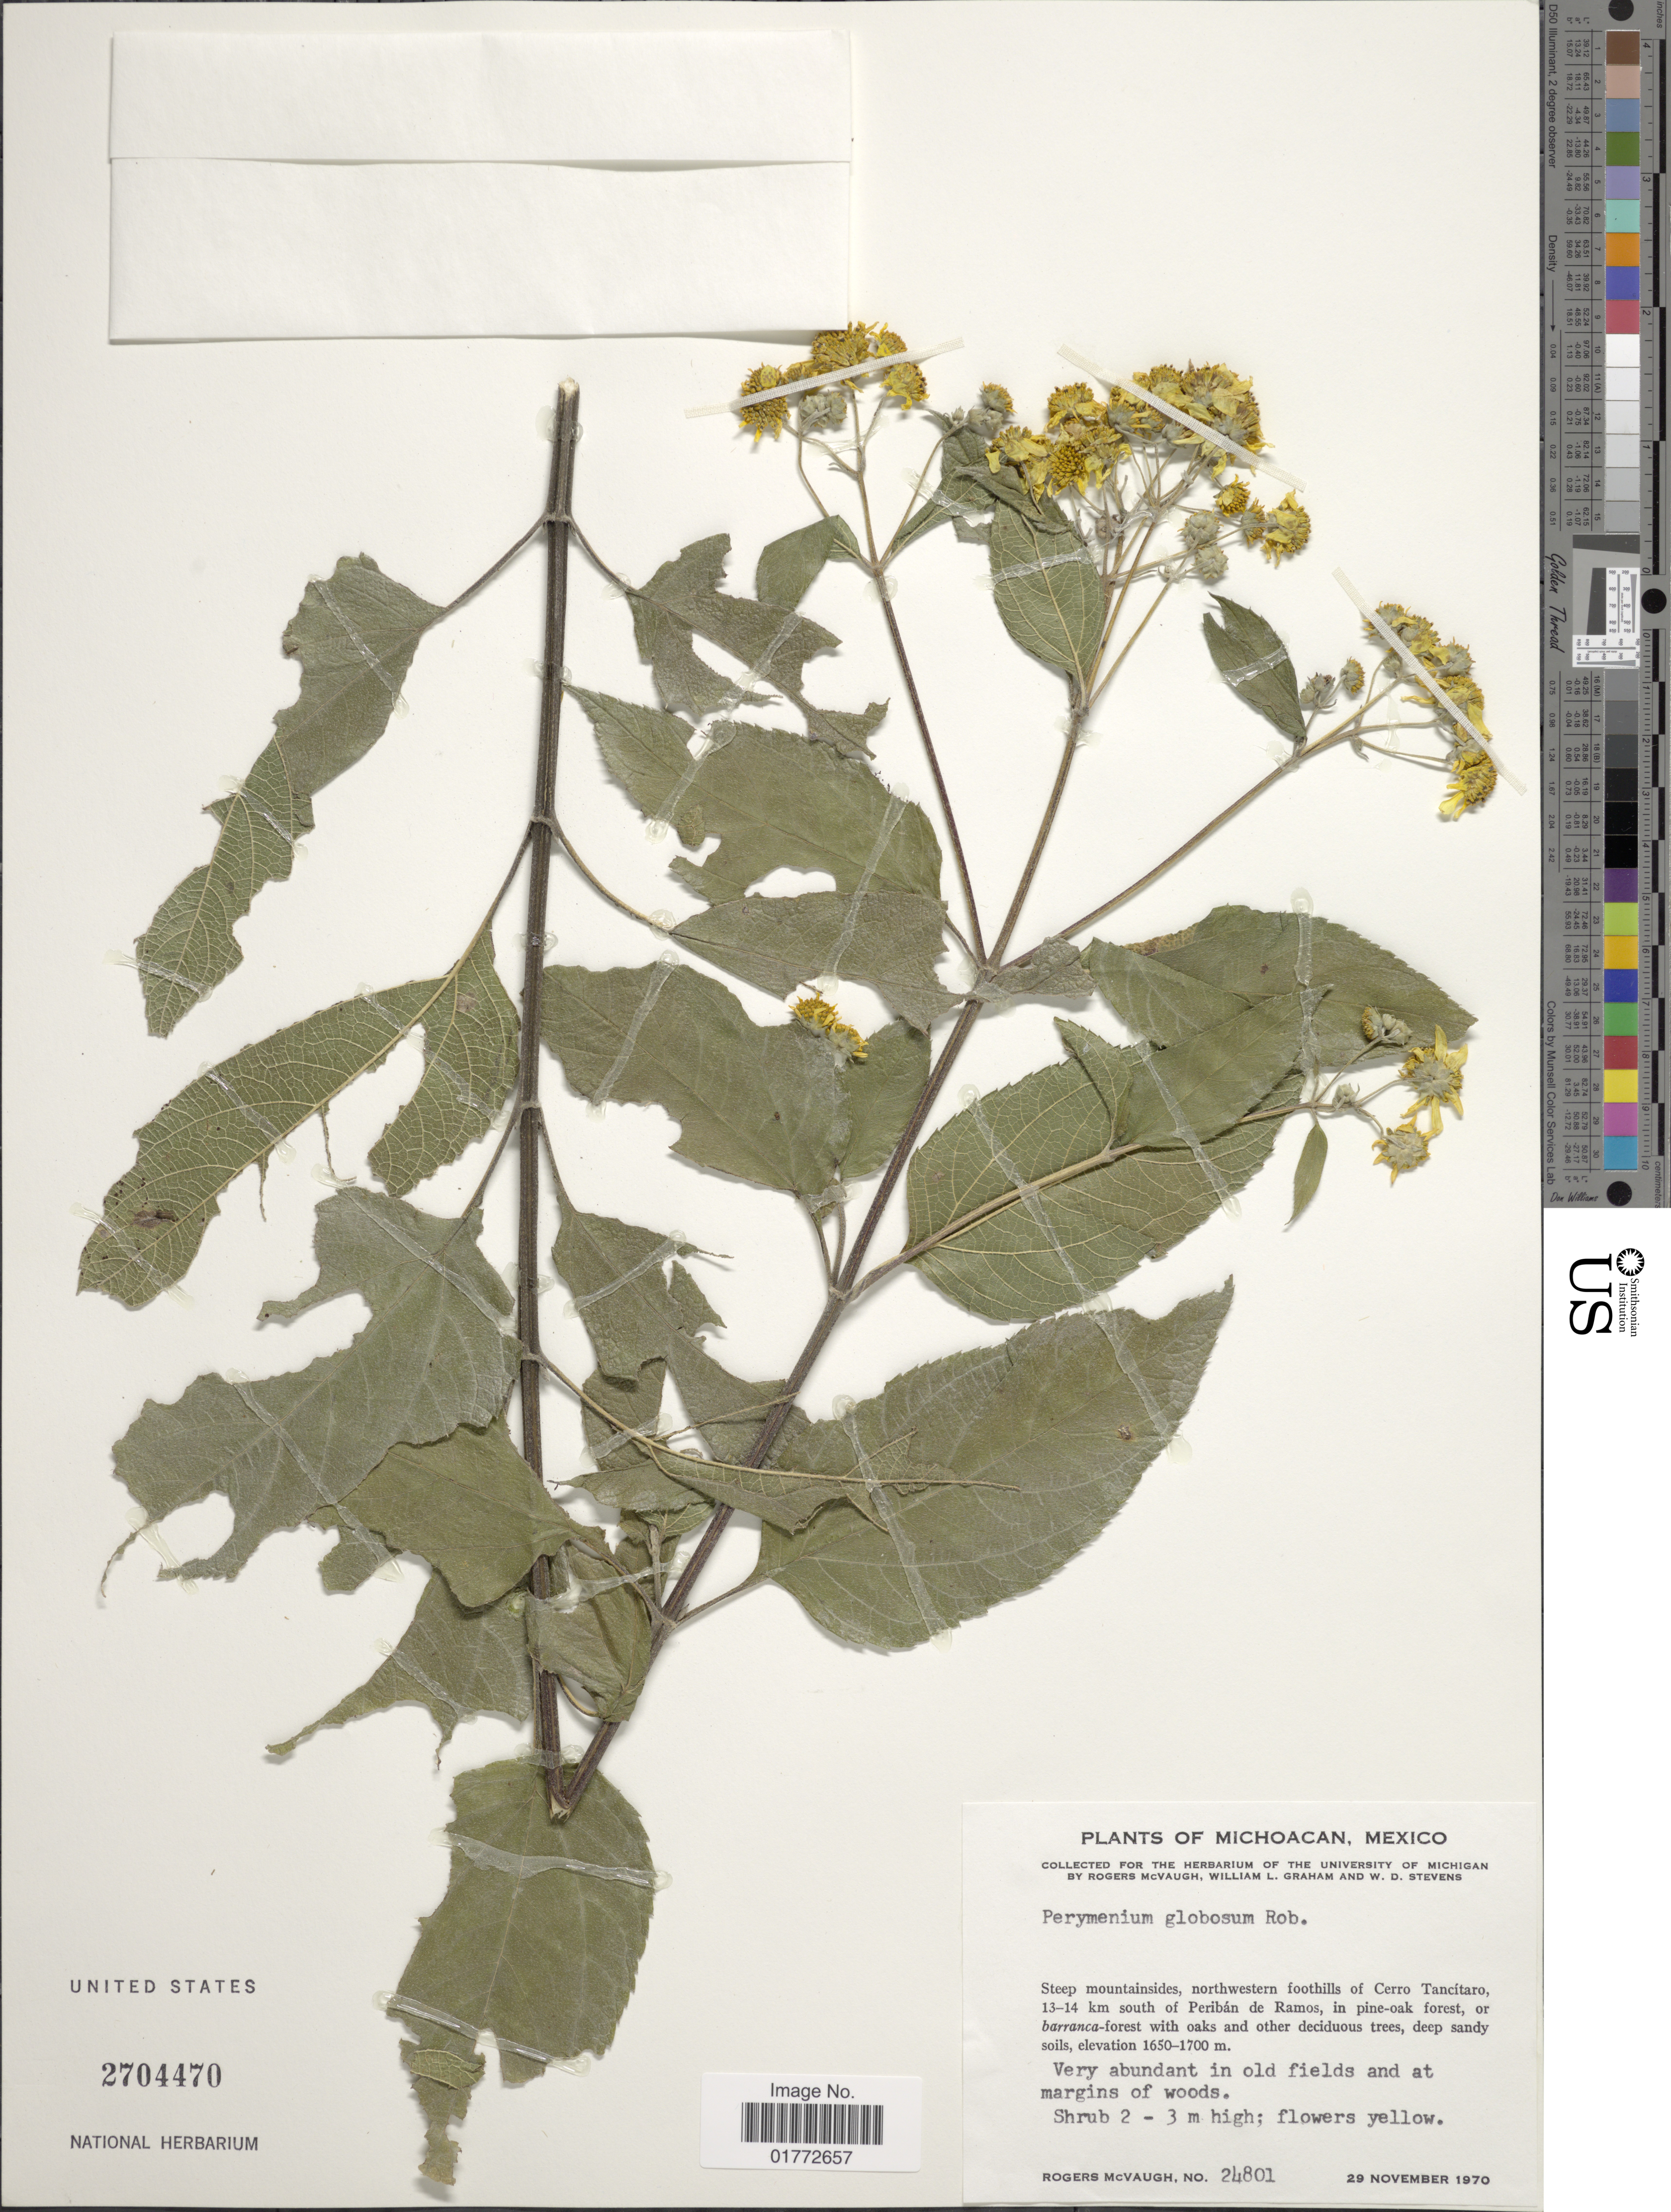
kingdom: Plantae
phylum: Tracheophyta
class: Magnoliopsida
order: Asterales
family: Asteraceae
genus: Perymenium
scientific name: Perymenium globosum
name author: B.L. Rob.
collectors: R. McVaugh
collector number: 24801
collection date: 1970-11-29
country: Mexico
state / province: Michoacán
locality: Steep mountainsides, northwestern foothills of Cerro Tancitaro, 13-14 km south of Periban de Ramos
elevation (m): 1650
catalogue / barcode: US 270470